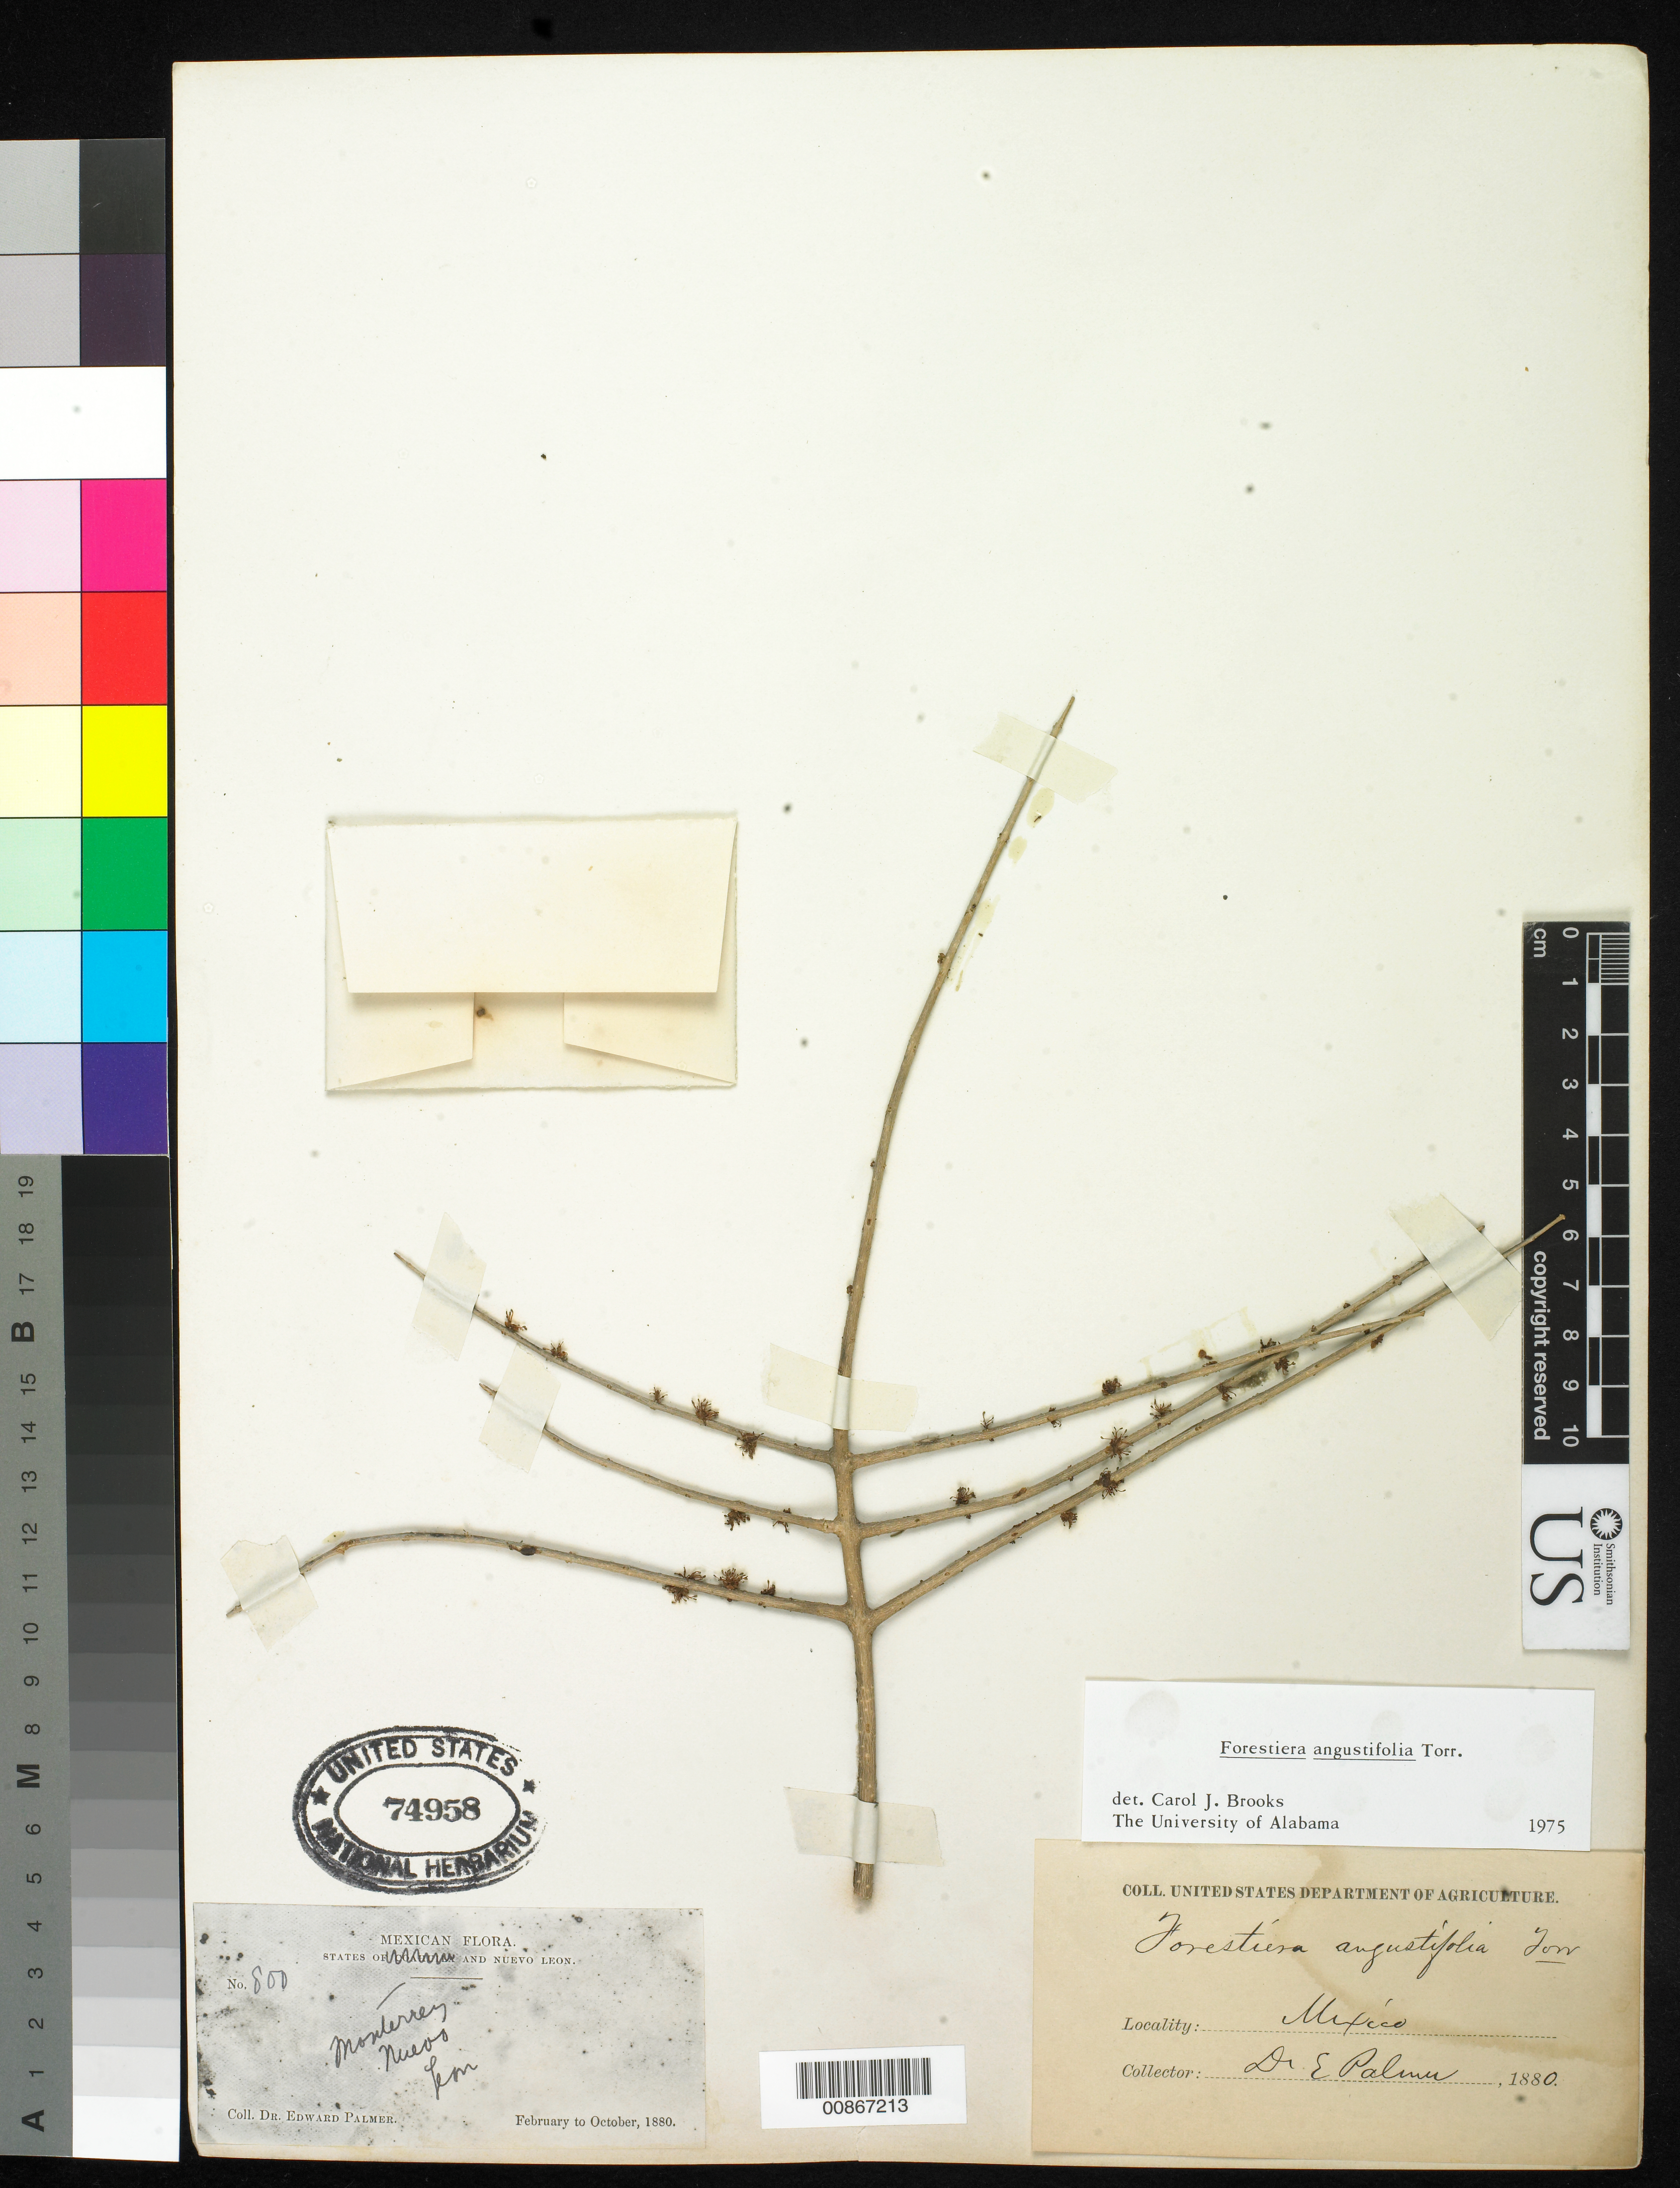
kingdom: Plantae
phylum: Tracheophyta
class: Magnoliopsida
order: Lamiales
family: Oleaceae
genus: Forestiera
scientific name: Forestiera angustifolia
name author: Torr.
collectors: E. Palmer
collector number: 800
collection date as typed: Feb 1880 to -- Oct 1880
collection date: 1880-02/1880-10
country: Mexico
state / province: Nuevo León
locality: Monterrey, Nuevo León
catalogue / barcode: US 74958